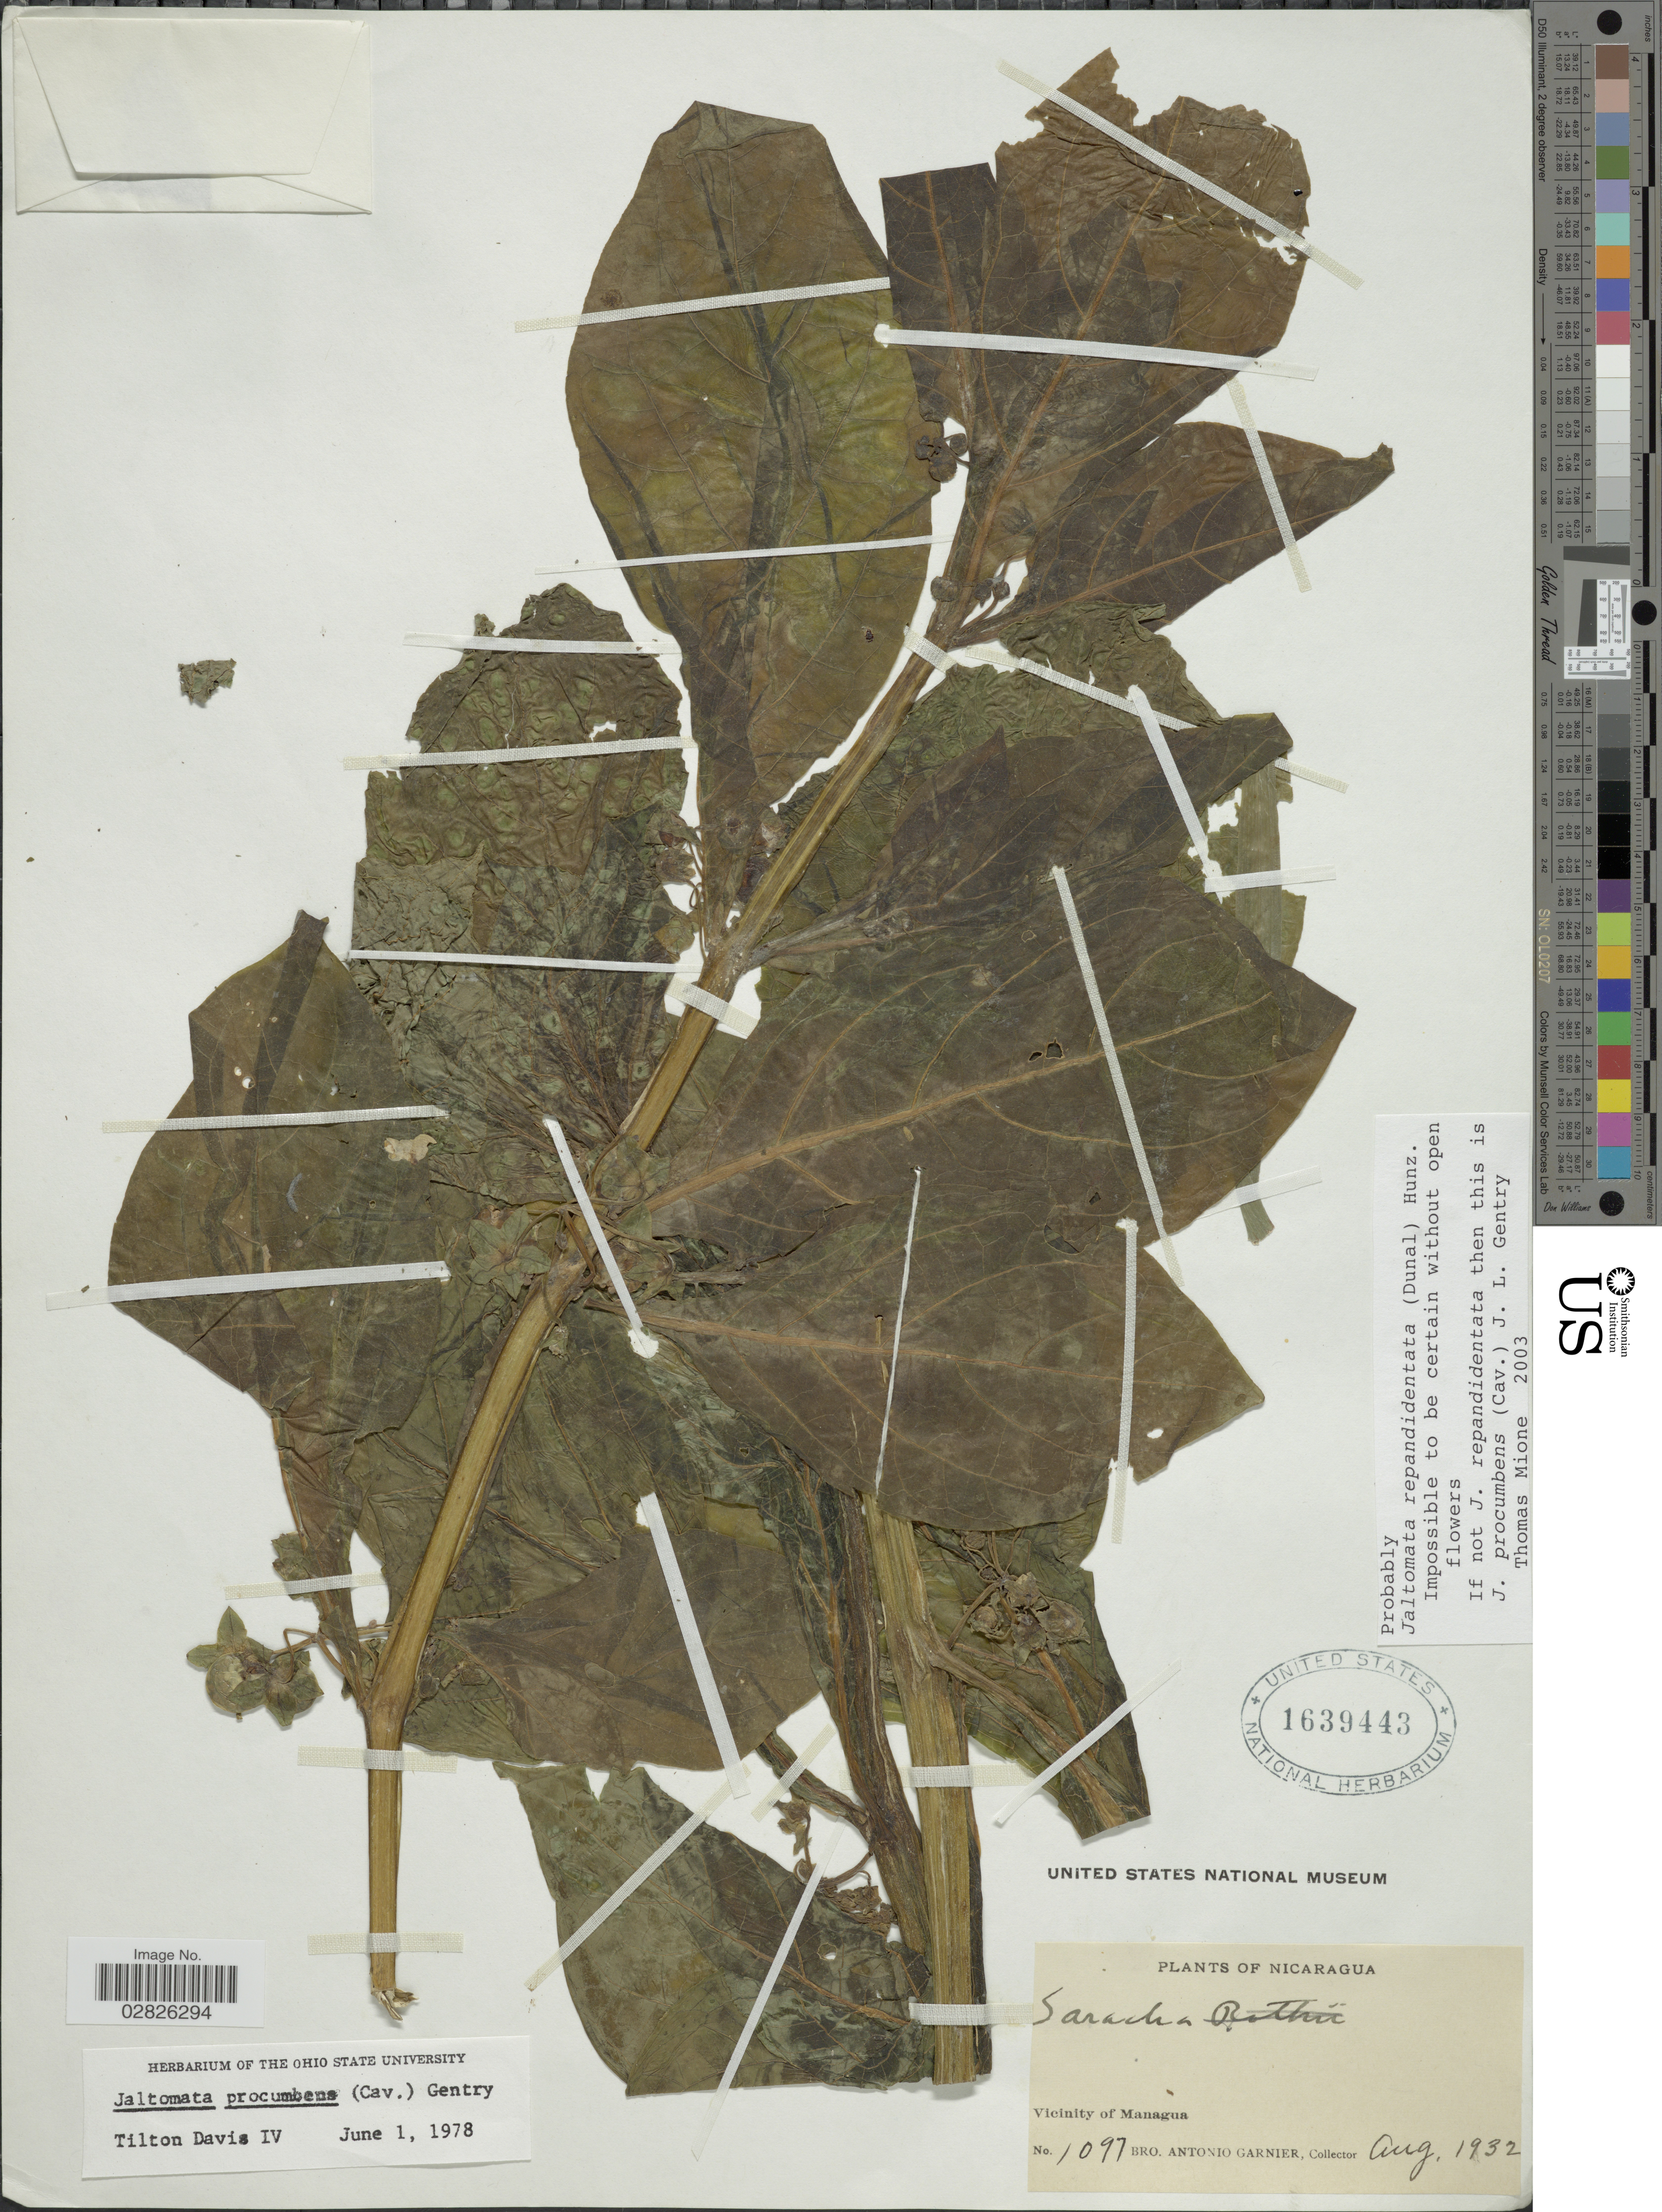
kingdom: Plantae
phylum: Tracheophyta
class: Magnoliopsida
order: Solanales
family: Solanaceae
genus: Jaltomata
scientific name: Jaltomata repandidentata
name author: (Dunal) Hunz.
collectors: Bro. A. Garnier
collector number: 1097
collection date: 1932-08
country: Nicaragua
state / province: Managua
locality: Vicinity of Managua.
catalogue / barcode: US 1639443